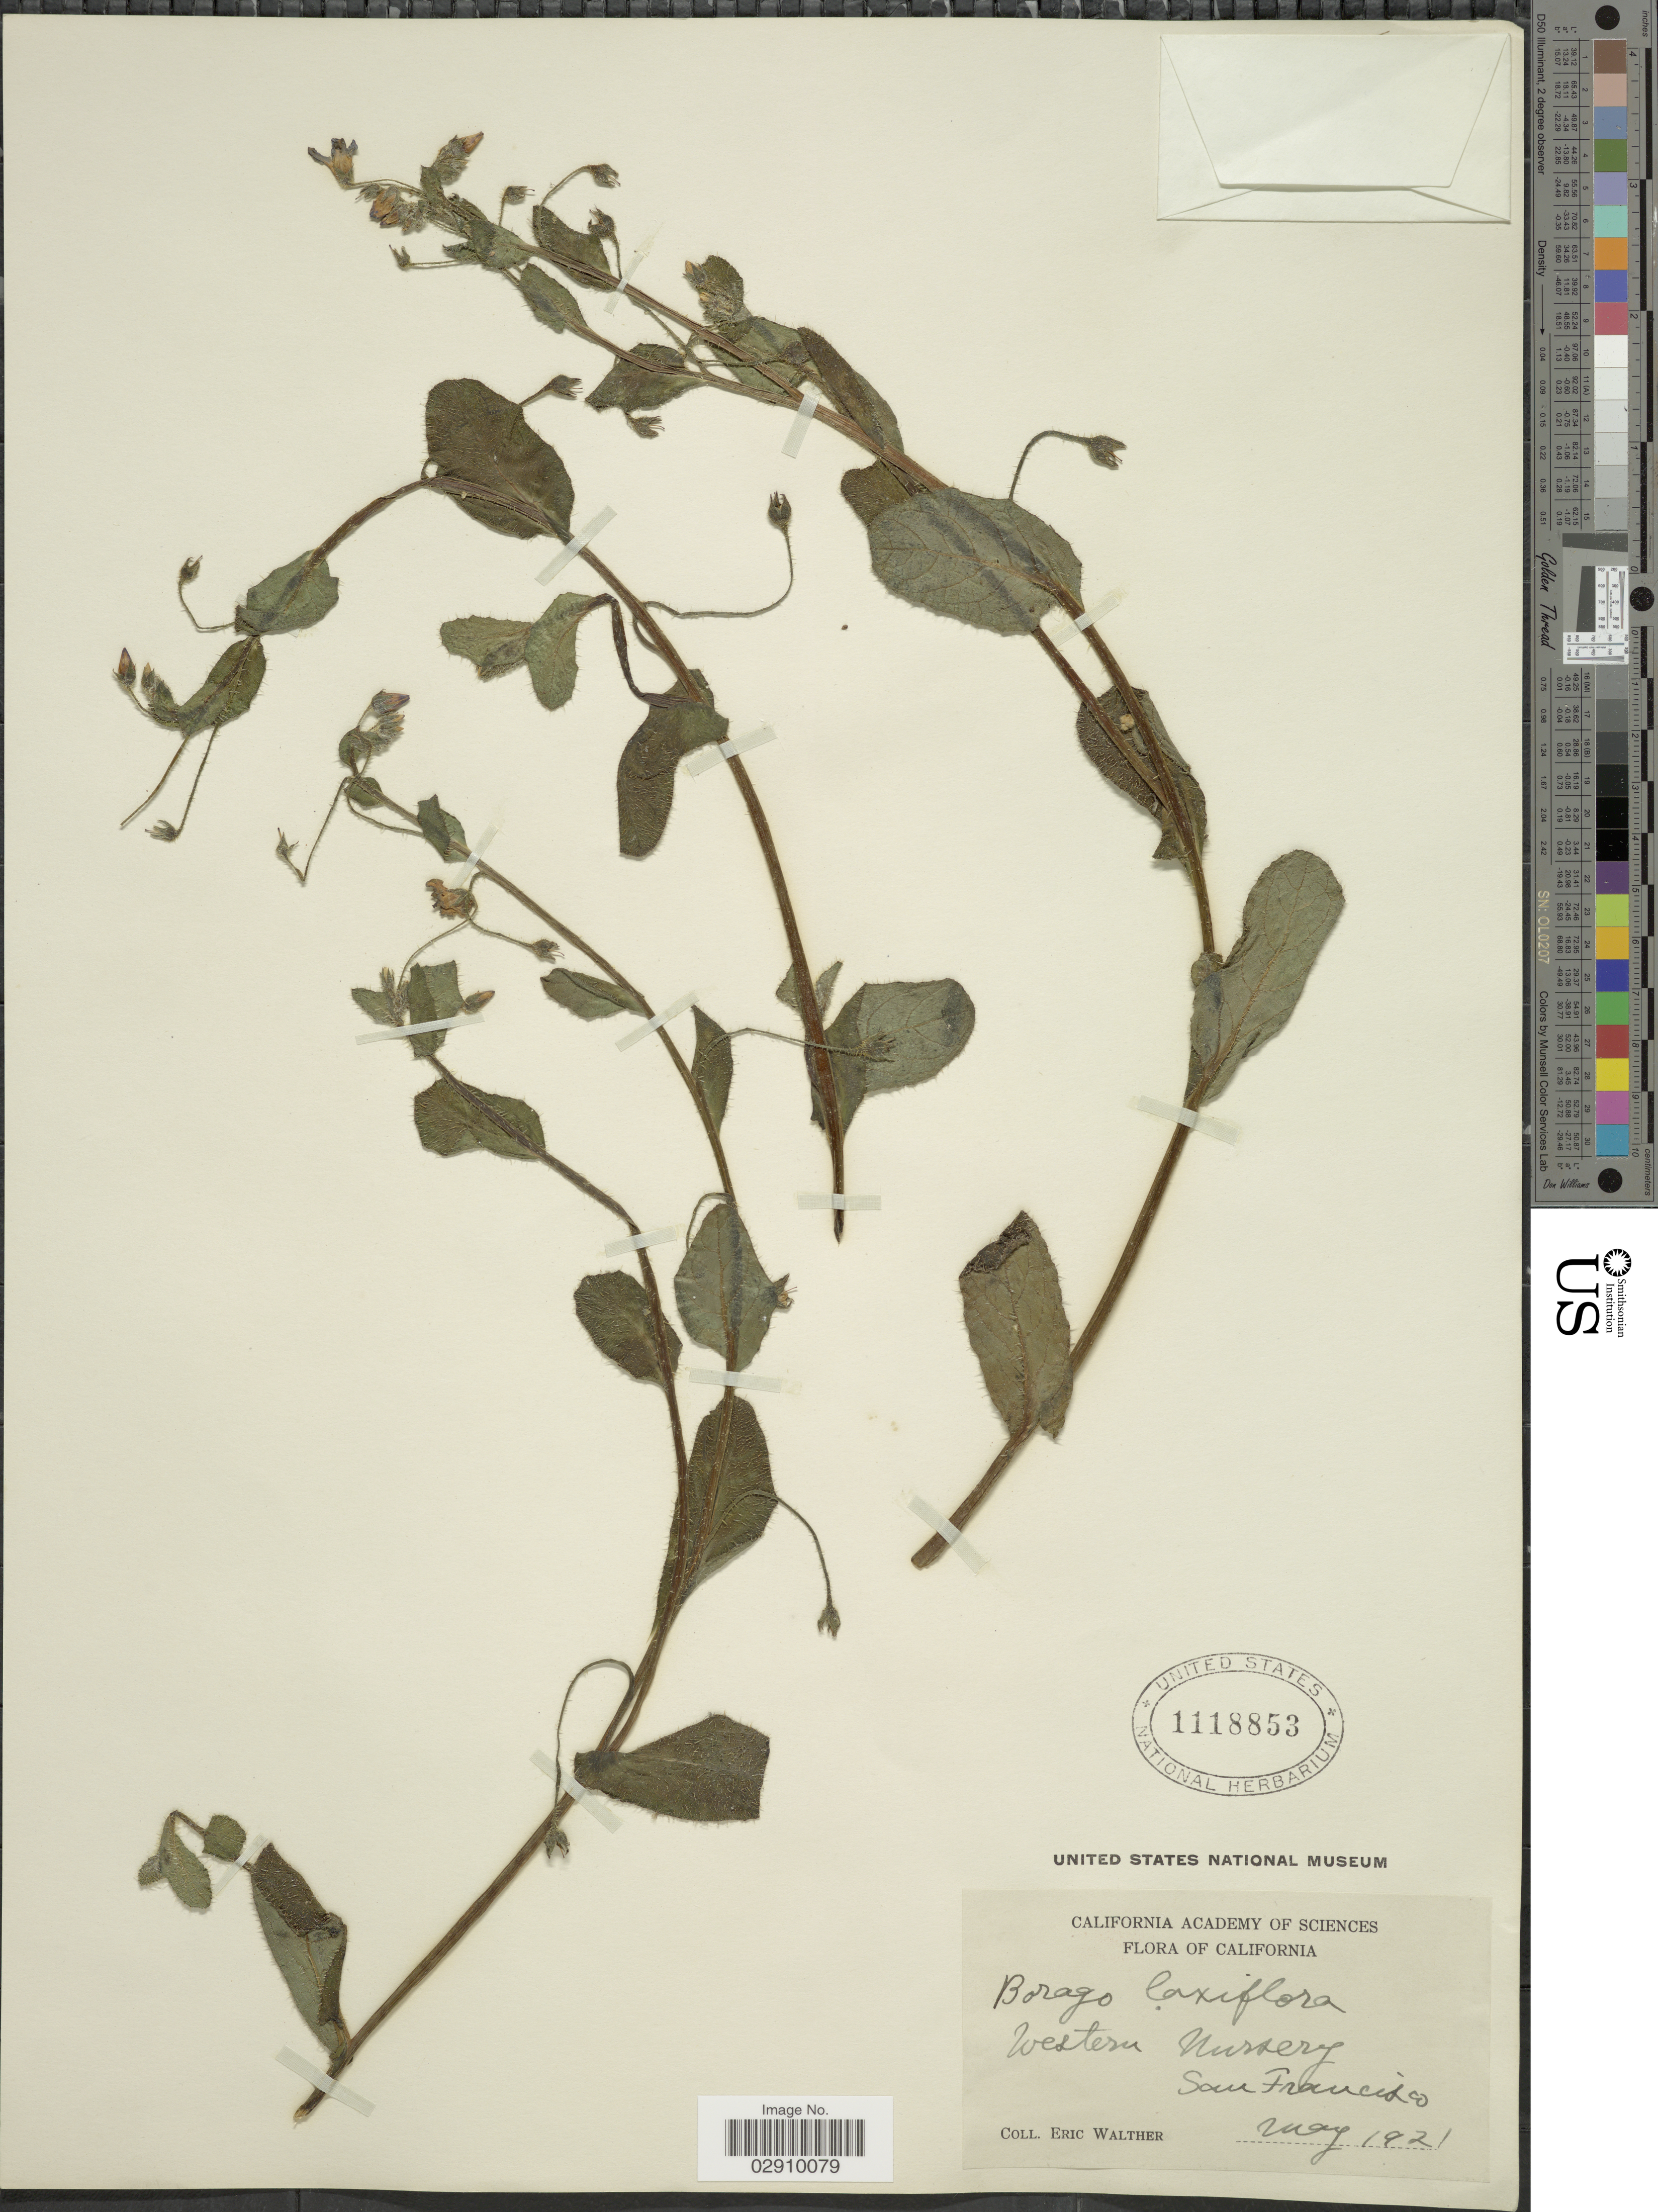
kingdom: Plantae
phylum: Tracheophyta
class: Magnoliopsida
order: Boraginales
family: Boraginaceae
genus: Borago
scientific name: Borago officinalis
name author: L.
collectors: E. Walther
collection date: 1921-05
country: United States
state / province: California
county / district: San Francisco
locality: Western Nursery, San Francisco.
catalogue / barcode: US 1118853